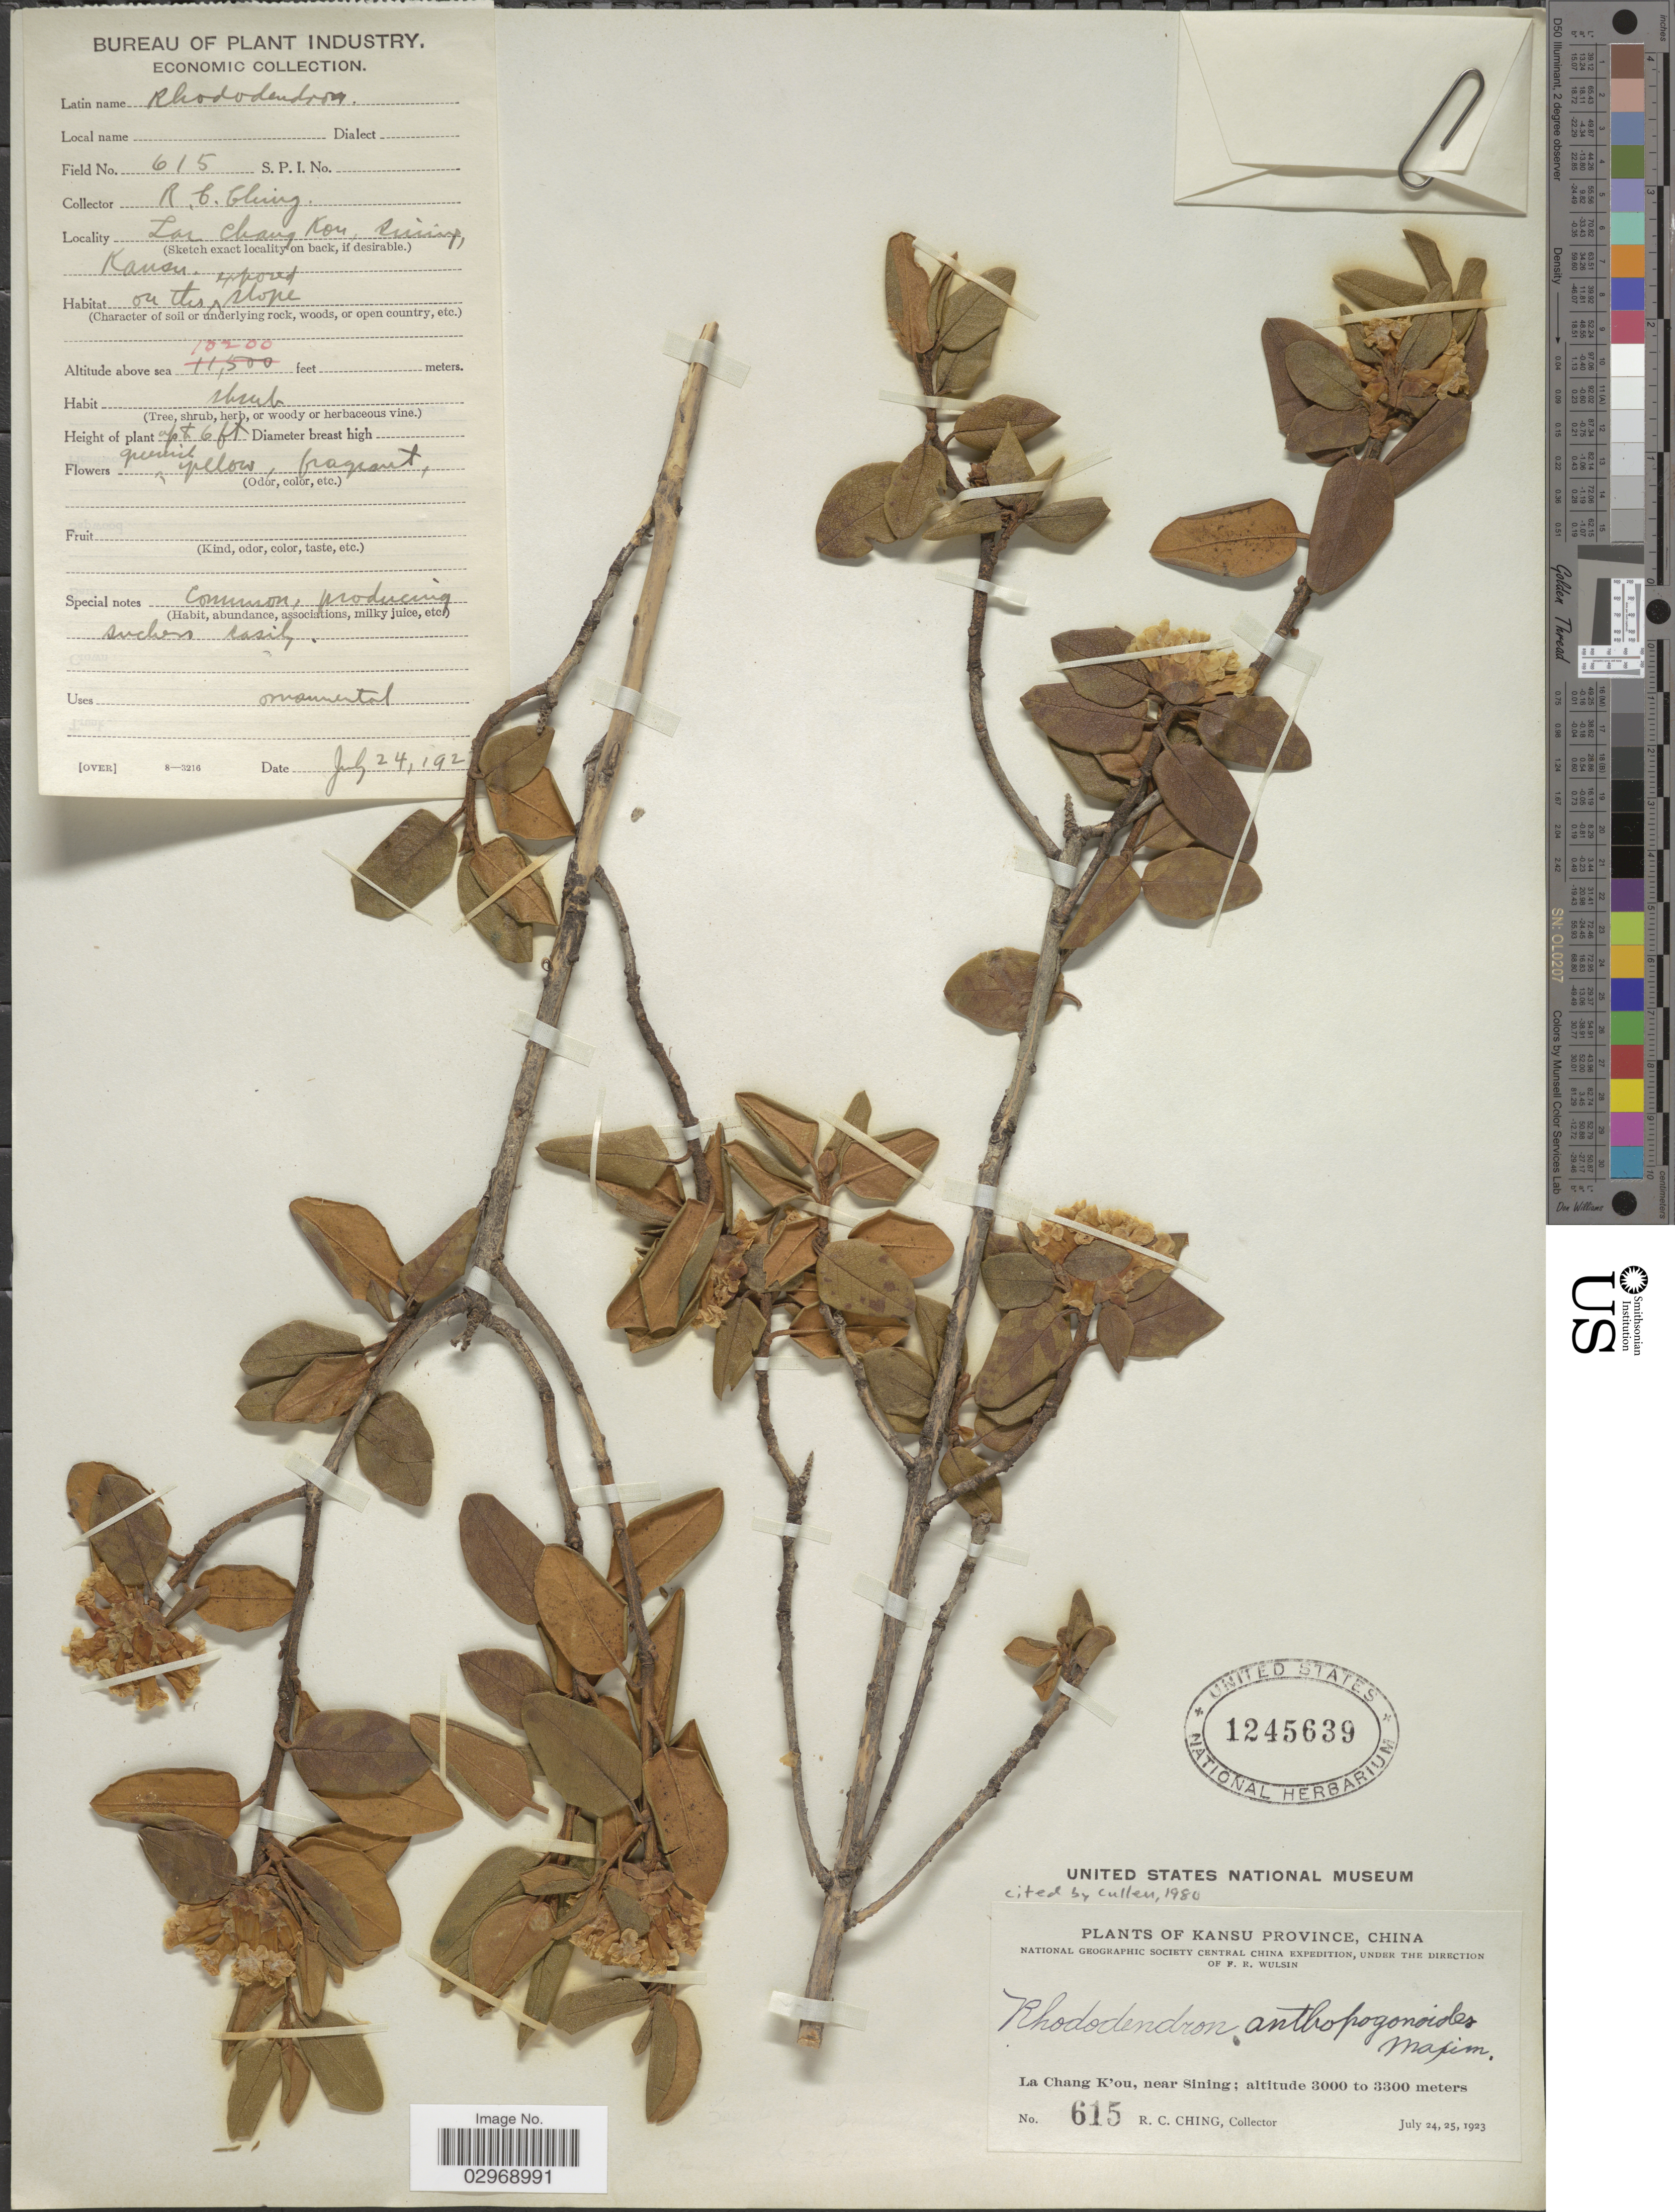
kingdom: Plantae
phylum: Tracheophyta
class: Magnoliopsida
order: Ericales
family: Ericaceae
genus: Rhododendron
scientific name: Rhododendron anthopogonoides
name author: Maxim.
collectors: R. C. Ching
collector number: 615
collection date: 1923-07-24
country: China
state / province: Gansu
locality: Kansu Province. La Chang K'ou, near Sining.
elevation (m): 3000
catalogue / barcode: US 1245639